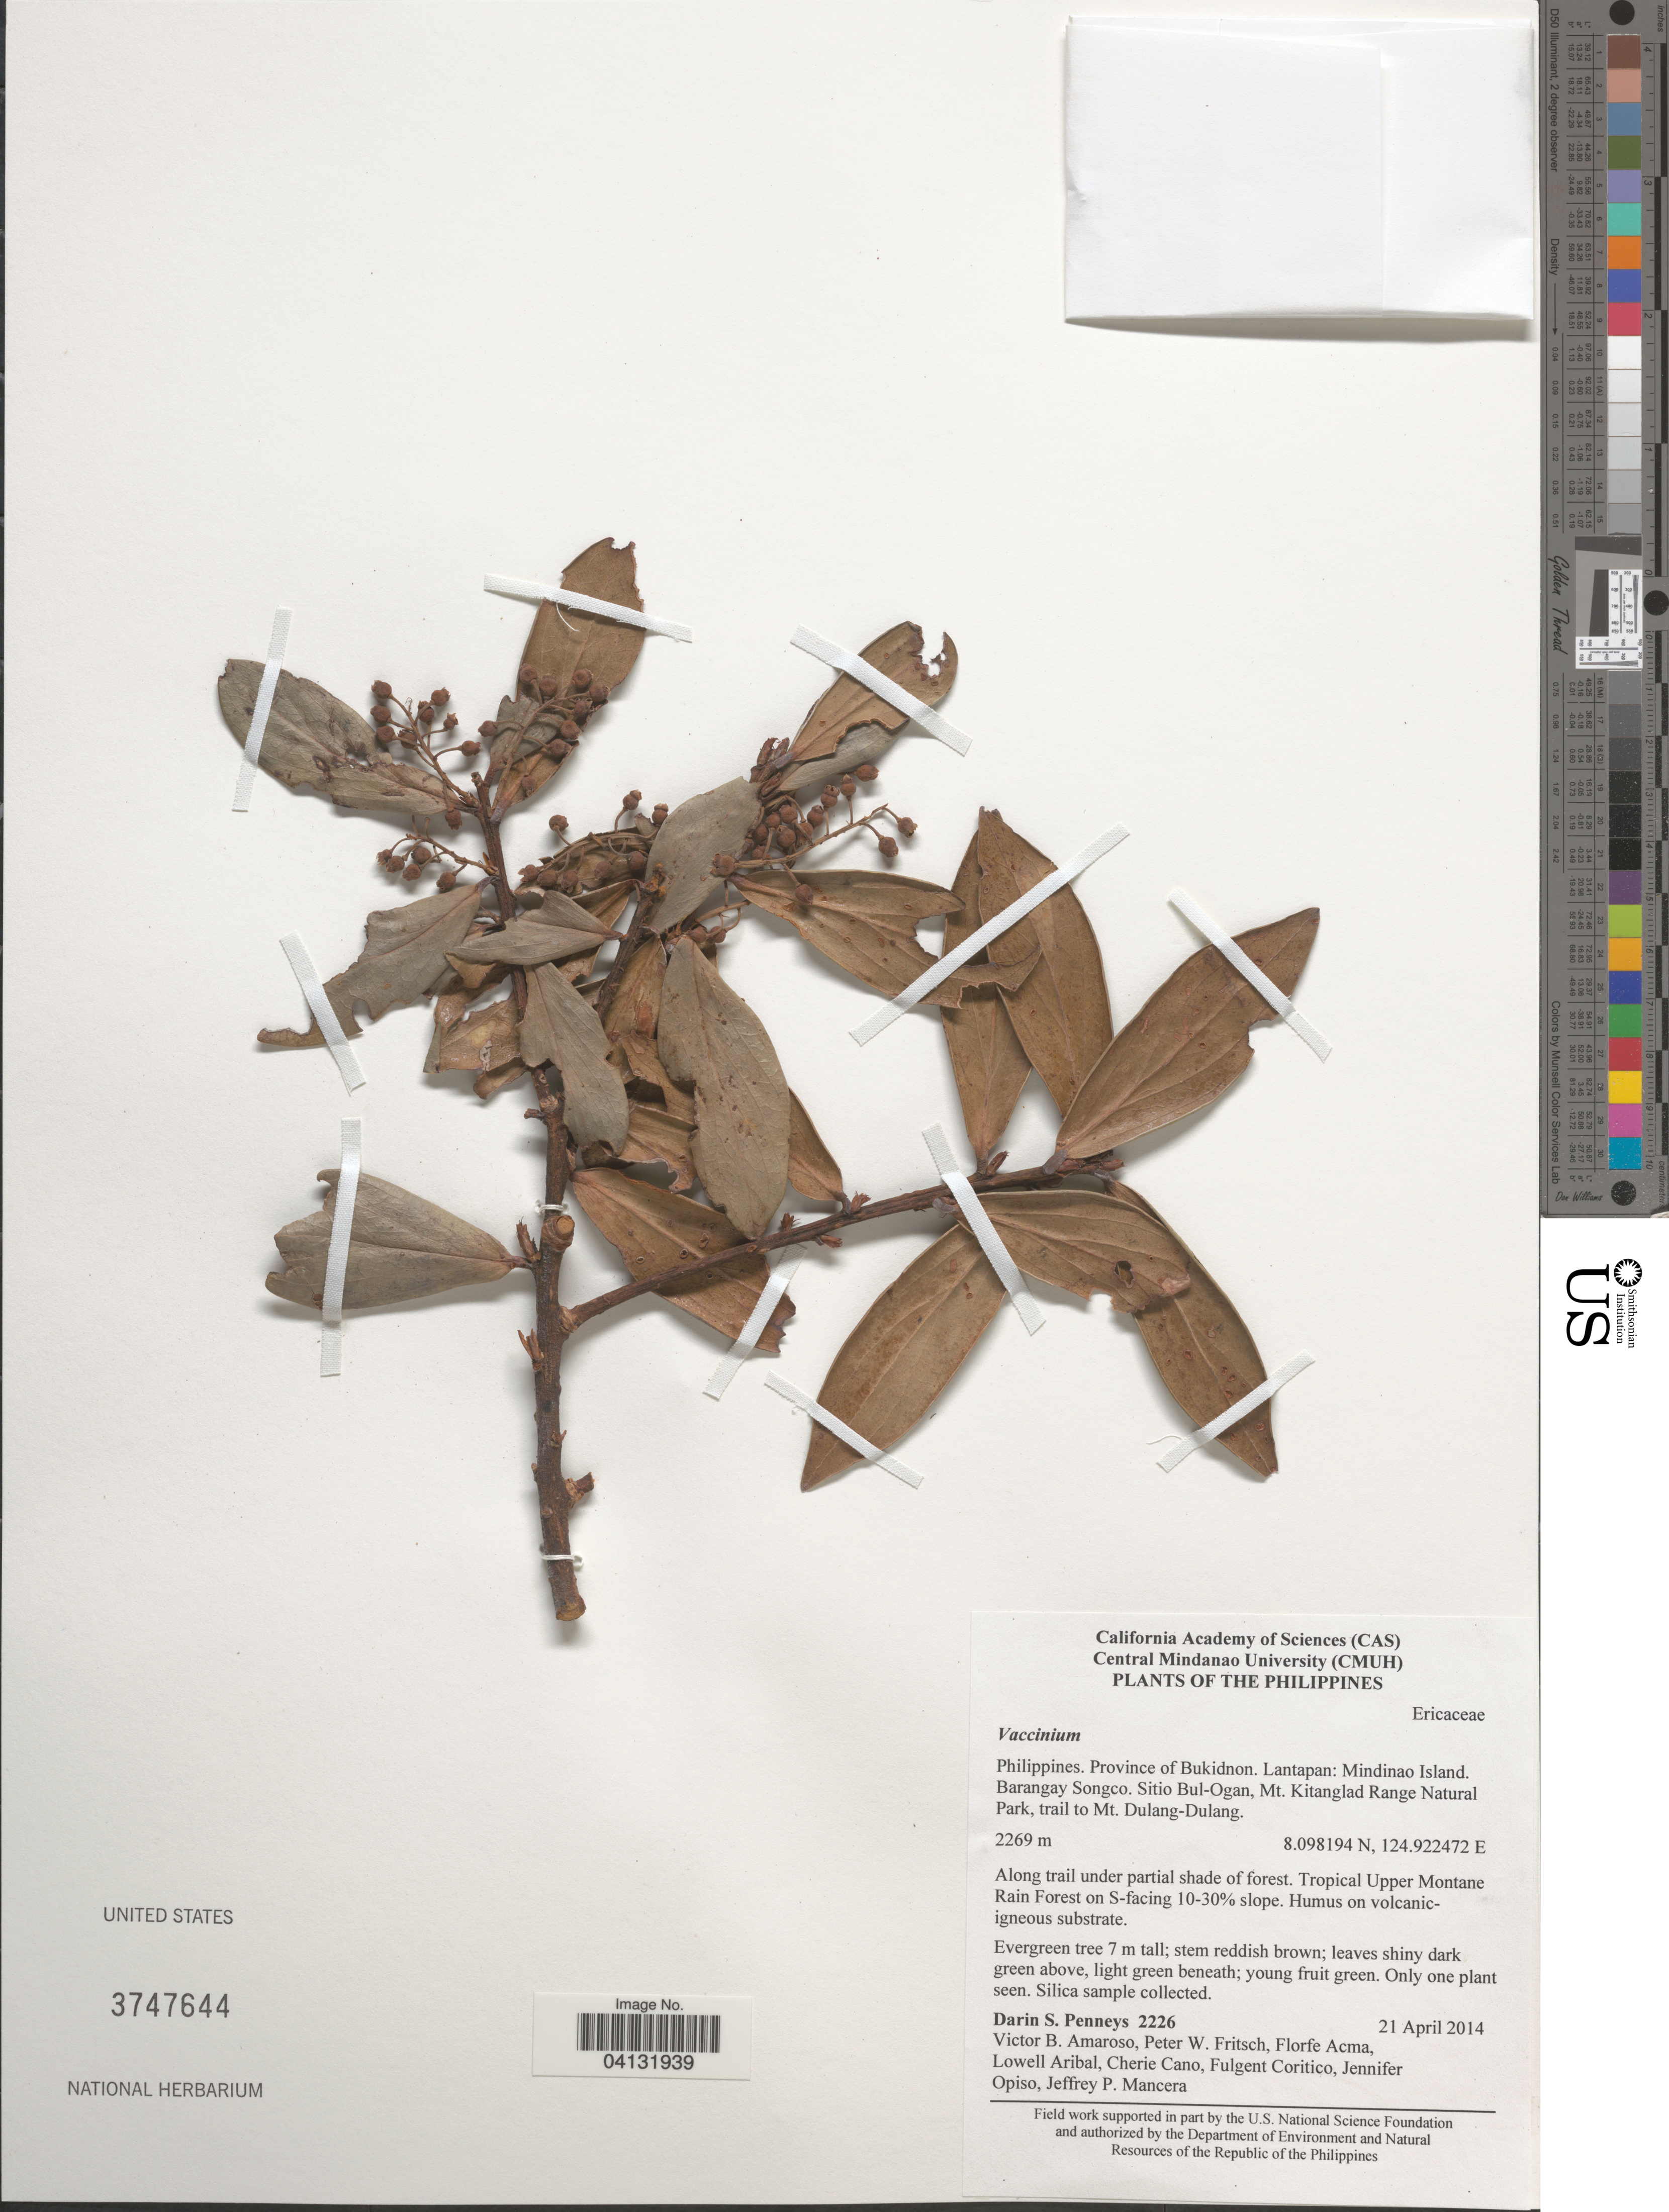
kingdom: Plantae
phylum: Tracheophyta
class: Magnoliopsida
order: Ericales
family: Ericaceae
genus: Vaccinium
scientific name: Vaccinium halconense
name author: Merr.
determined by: Tamayo, Maverick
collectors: D. S. Penneys, V. Amoroso, P. W. Fritsch, F. Acma & et al.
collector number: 2226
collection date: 2014-04-21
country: Philippines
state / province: Northern Mindanao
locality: Province of Bukidnon. Lantapan: Mindinao Island. Barangay Songco. Sitio Bul-Ogan, Mt. Kitanglad Range Natural Park, trail to Mt. Dulang-Dulang. Tropical Upper Montane Rain Forest on S-facing 10-30% slope.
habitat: Along trail under partial shade of forest. Tropical Upper Montane Rain Forest on S-facing 10-30% slope. Humus on volcanic-igneous substrate.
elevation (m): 2269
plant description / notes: Silica sample collected.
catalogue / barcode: US 3747644